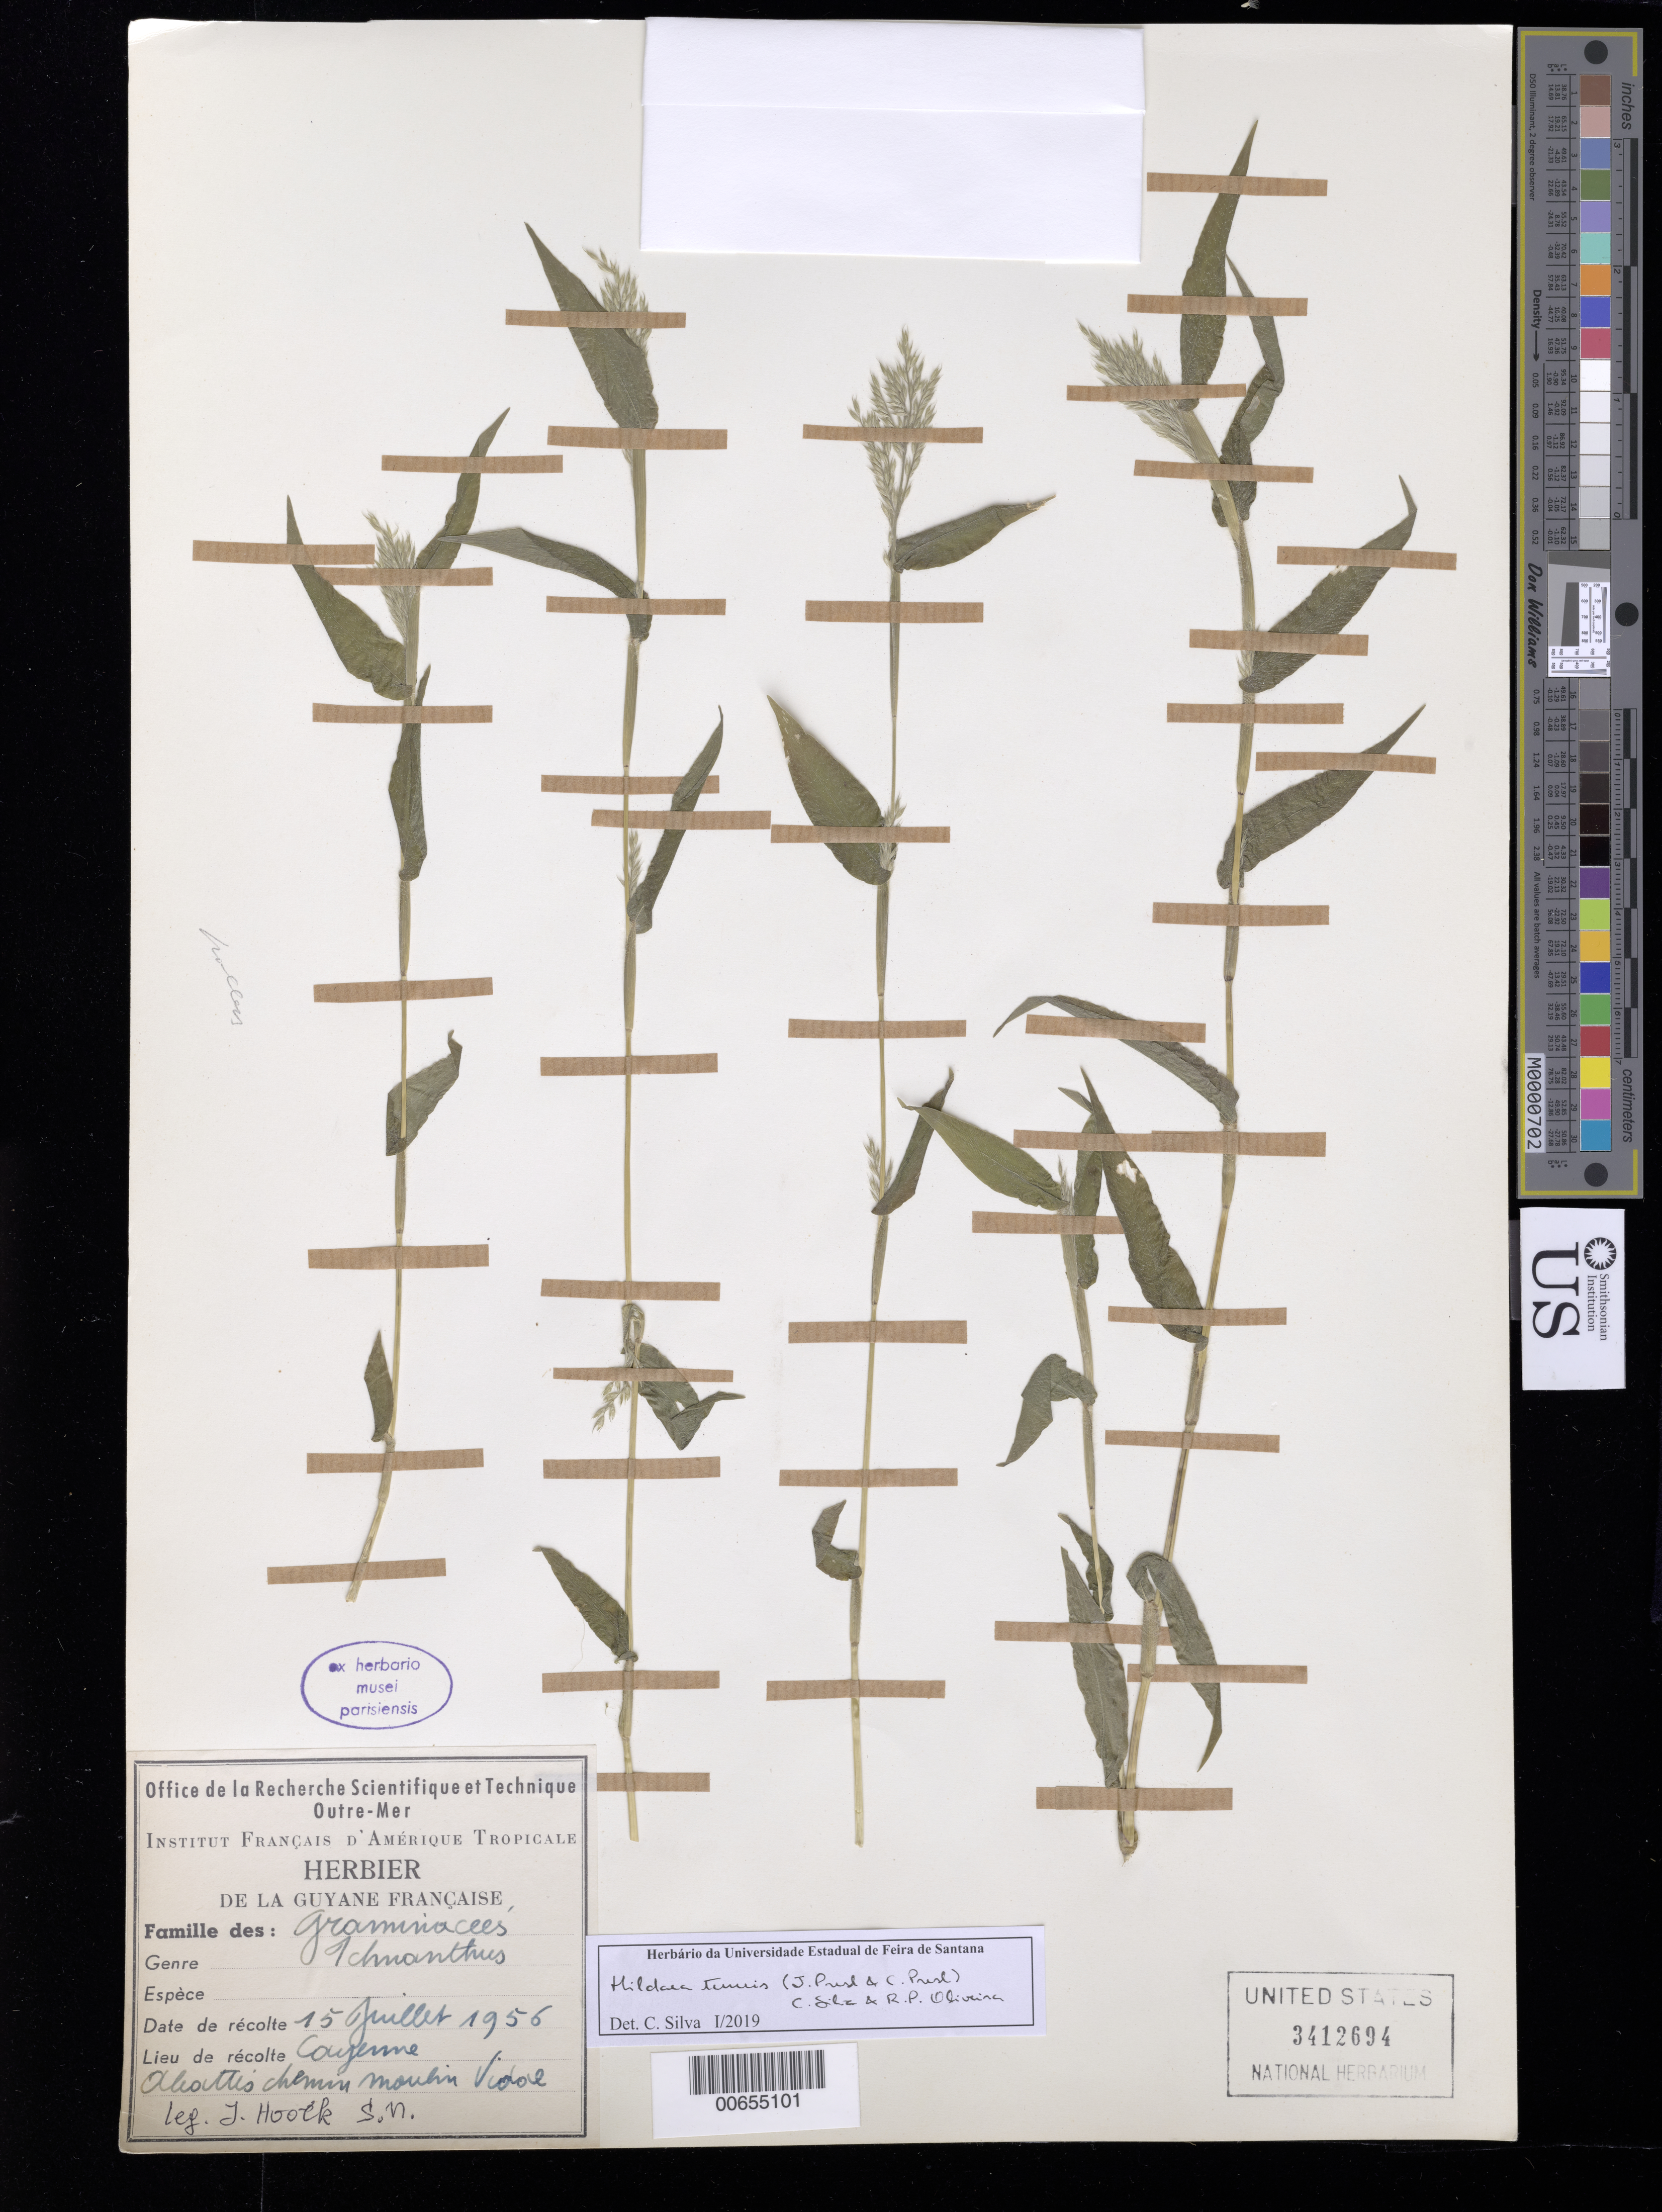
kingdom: Plantae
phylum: Tracheophyta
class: Liliopsida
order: Poales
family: Poaceae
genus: Hildaea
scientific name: Hildaea tenuis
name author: (J. Presl & C. Presl) C. Silva & R.P. Oliveira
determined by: Silva, C.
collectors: J. Hoock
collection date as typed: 15-Jul-56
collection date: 1956-07-15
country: French Guiana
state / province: Cayenne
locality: Cayenne, abattis chemin moulin Vidal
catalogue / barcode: US 3412694